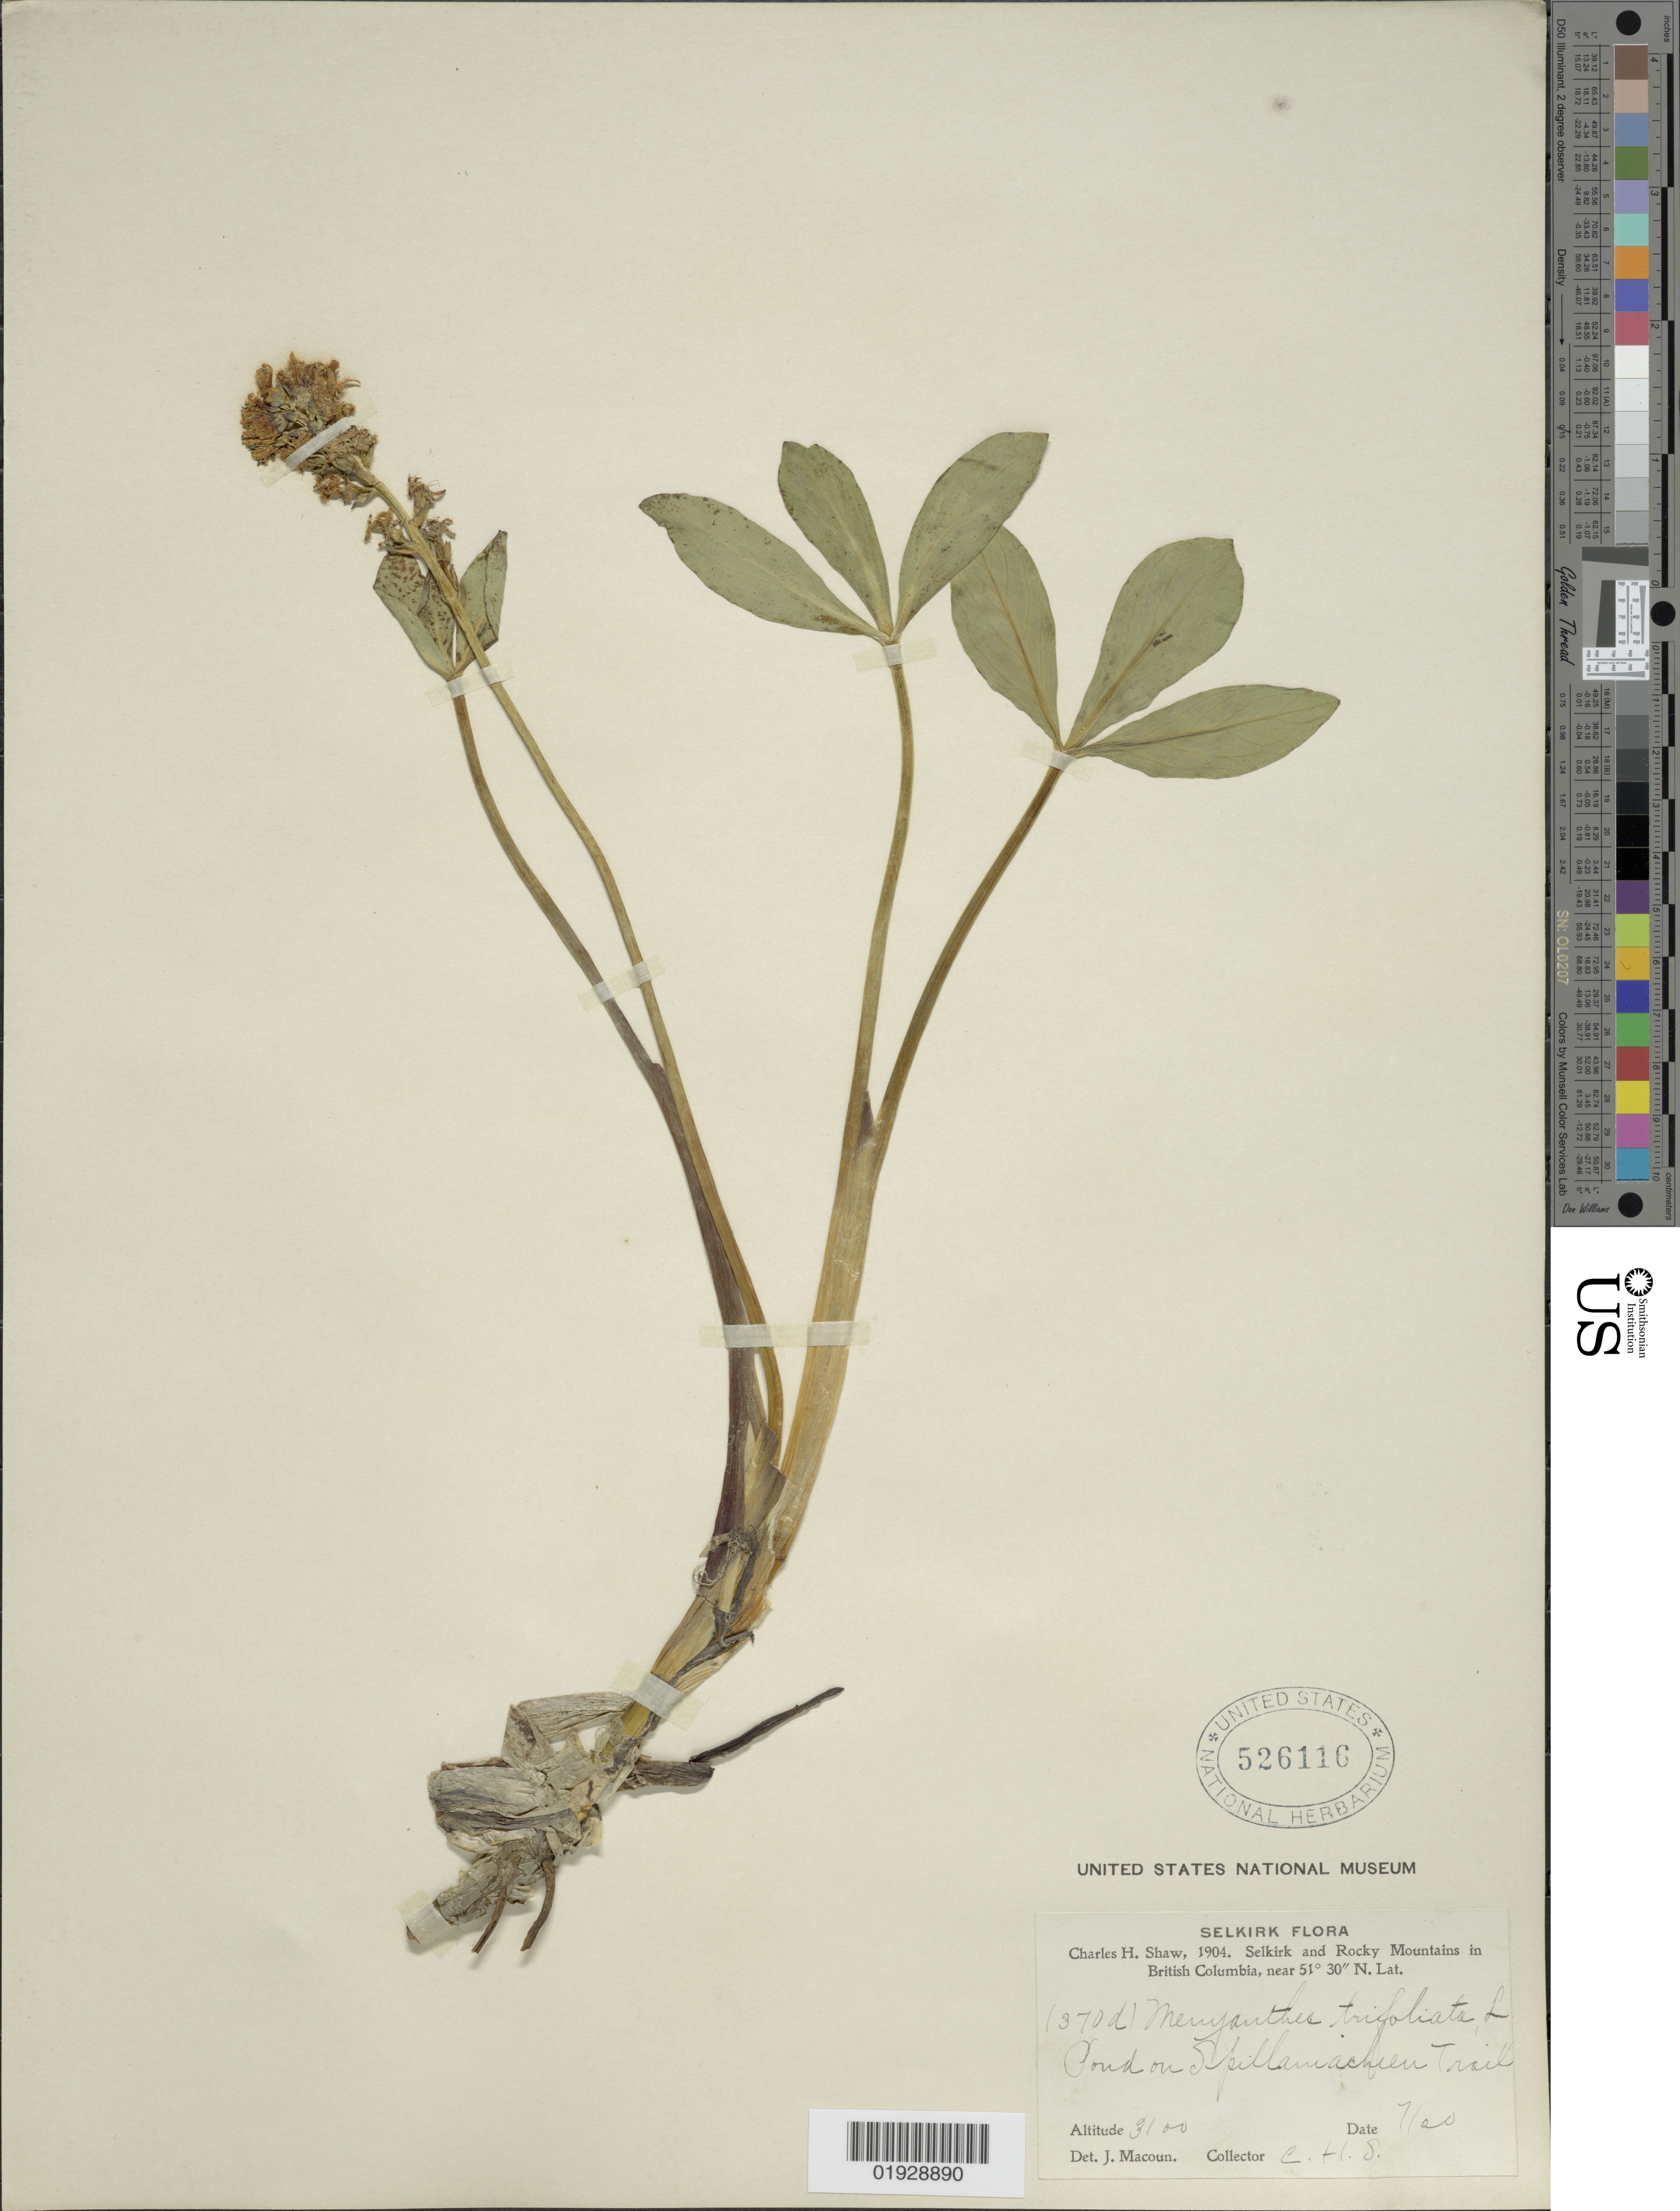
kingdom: Plantae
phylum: Tracheophyta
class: Magnoliopsida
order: Asterales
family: Menyanthaceae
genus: Menyanthes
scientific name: Menyanthes trifoliata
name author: L.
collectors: C. H. Shaw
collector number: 1370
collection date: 1904-07-20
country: Canada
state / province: British Columbia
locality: Selkirk and Rocky Mountains in British Columbia, Pond on Spillamachien Trail.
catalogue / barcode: US 526116